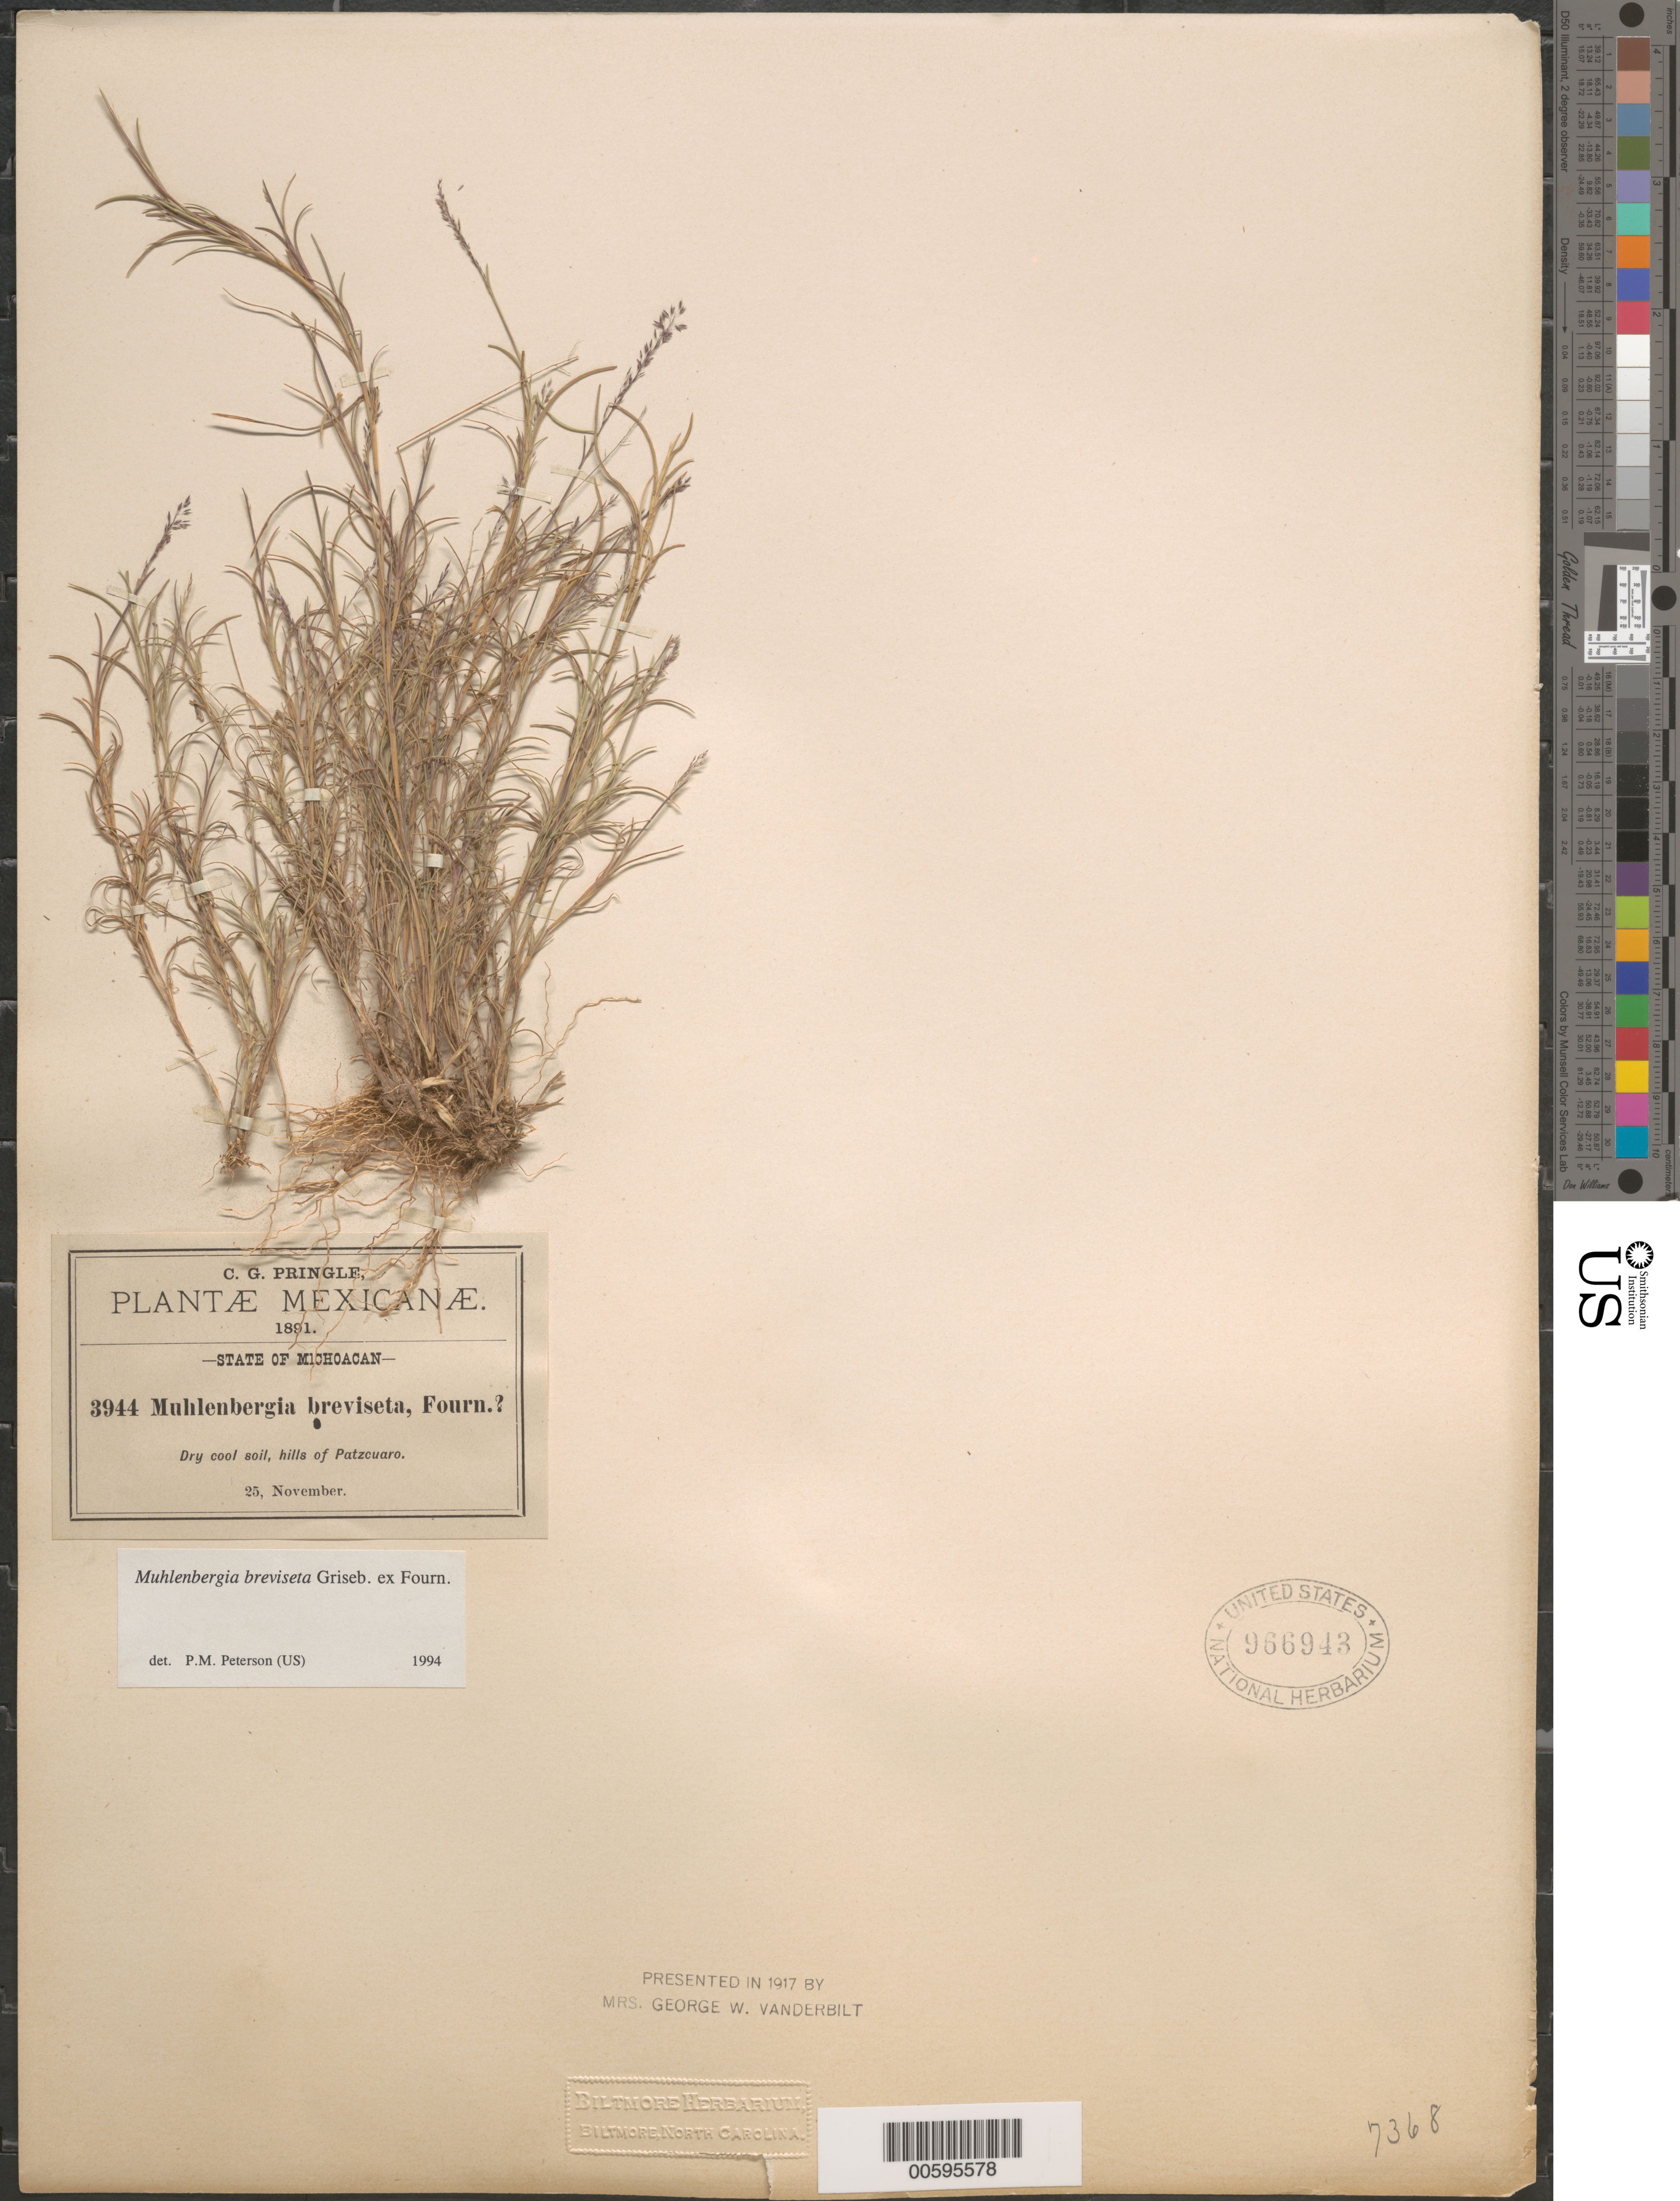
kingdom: Plantae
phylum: Tracheophyta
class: Liliopsida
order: Poales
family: Poaceae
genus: Muhlenbergia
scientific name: Muhlenbergia breviseta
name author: Griseb. ex E. Fourn.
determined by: Peterson, Paul M., (BOT), Smithsonian Institution - National Museum of Natural History (UNITED STATES)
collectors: C. G. Pringle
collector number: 3944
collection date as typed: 25 Nov 1891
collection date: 1891-11-25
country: Mexico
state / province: Michoacán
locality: Hills of Patzcuaro.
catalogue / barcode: US 966943